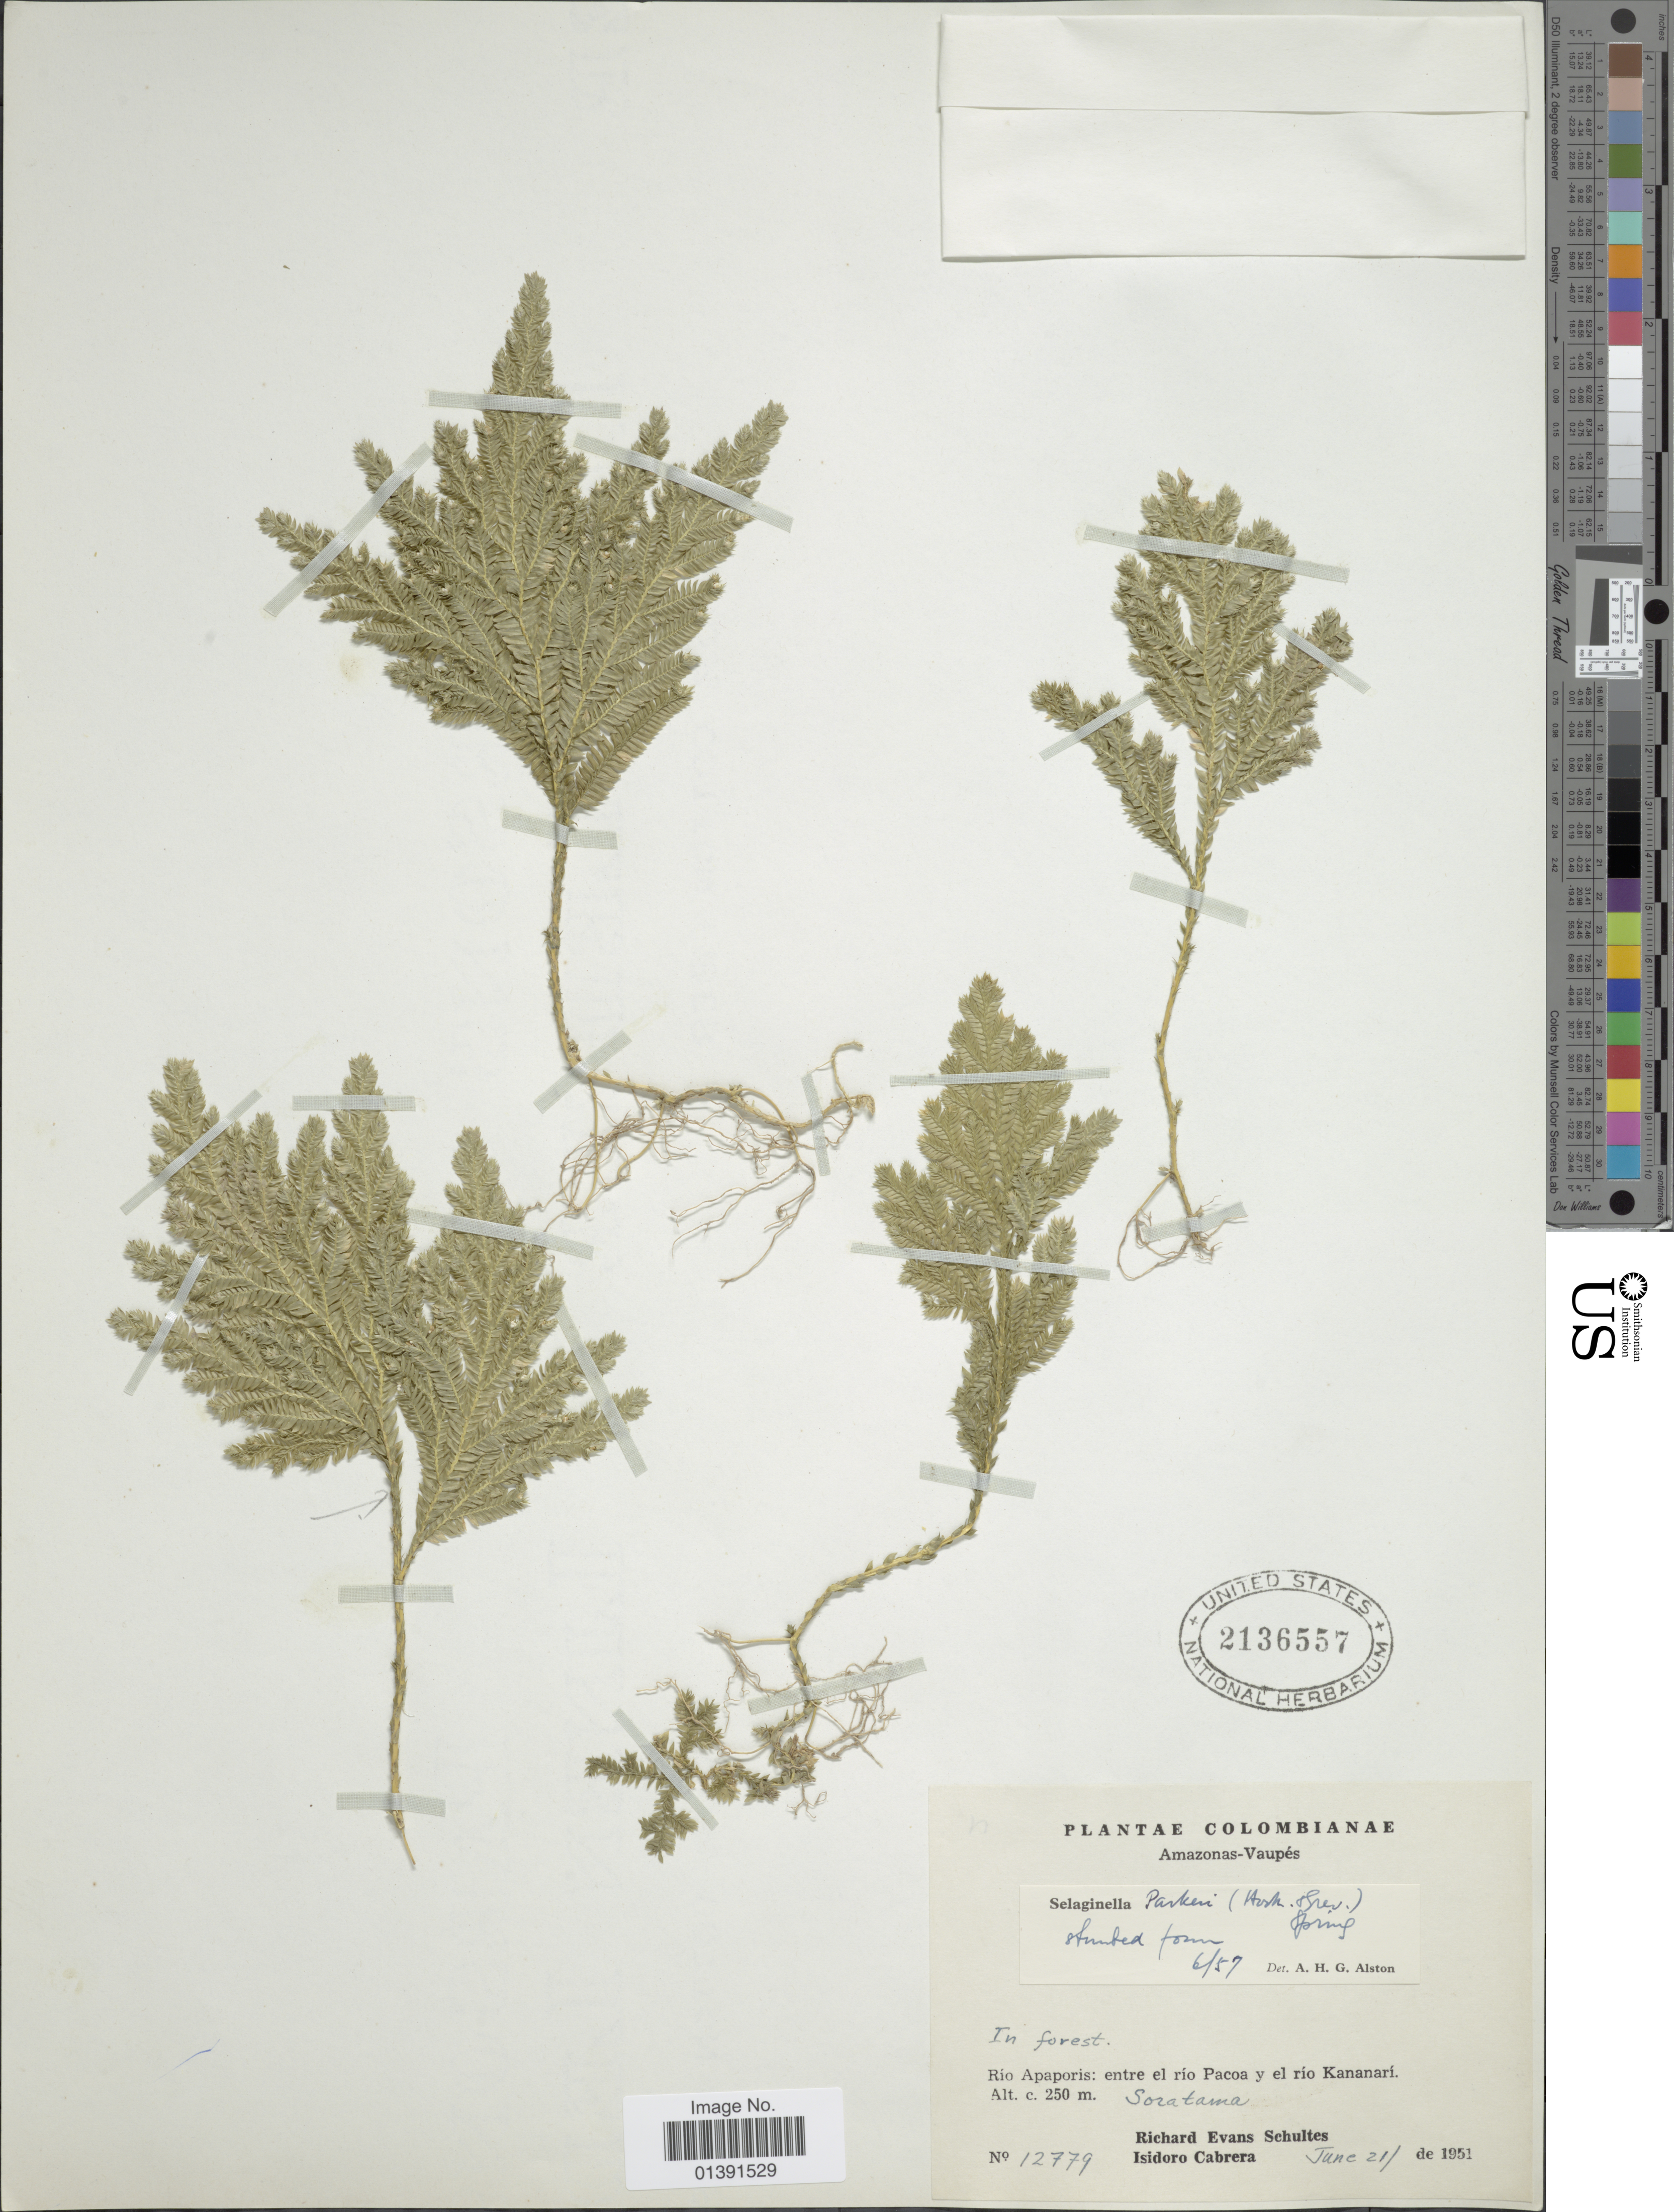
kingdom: Plantae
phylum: Tracheophyta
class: Lycopodiopsida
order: Selaginellales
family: Selaginellaceae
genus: Selaginella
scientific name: Selaginella parkeri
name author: (Hook. & Grev.) Spring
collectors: R. E. Schultes & I. Cabrera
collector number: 12779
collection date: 1951-06-21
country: Colombia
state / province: Vaupés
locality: Amazonas, Rio Apaporis: entre el rio Pacoa y el Rio Kananari, Soratama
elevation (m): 250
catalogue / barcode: US 2136557